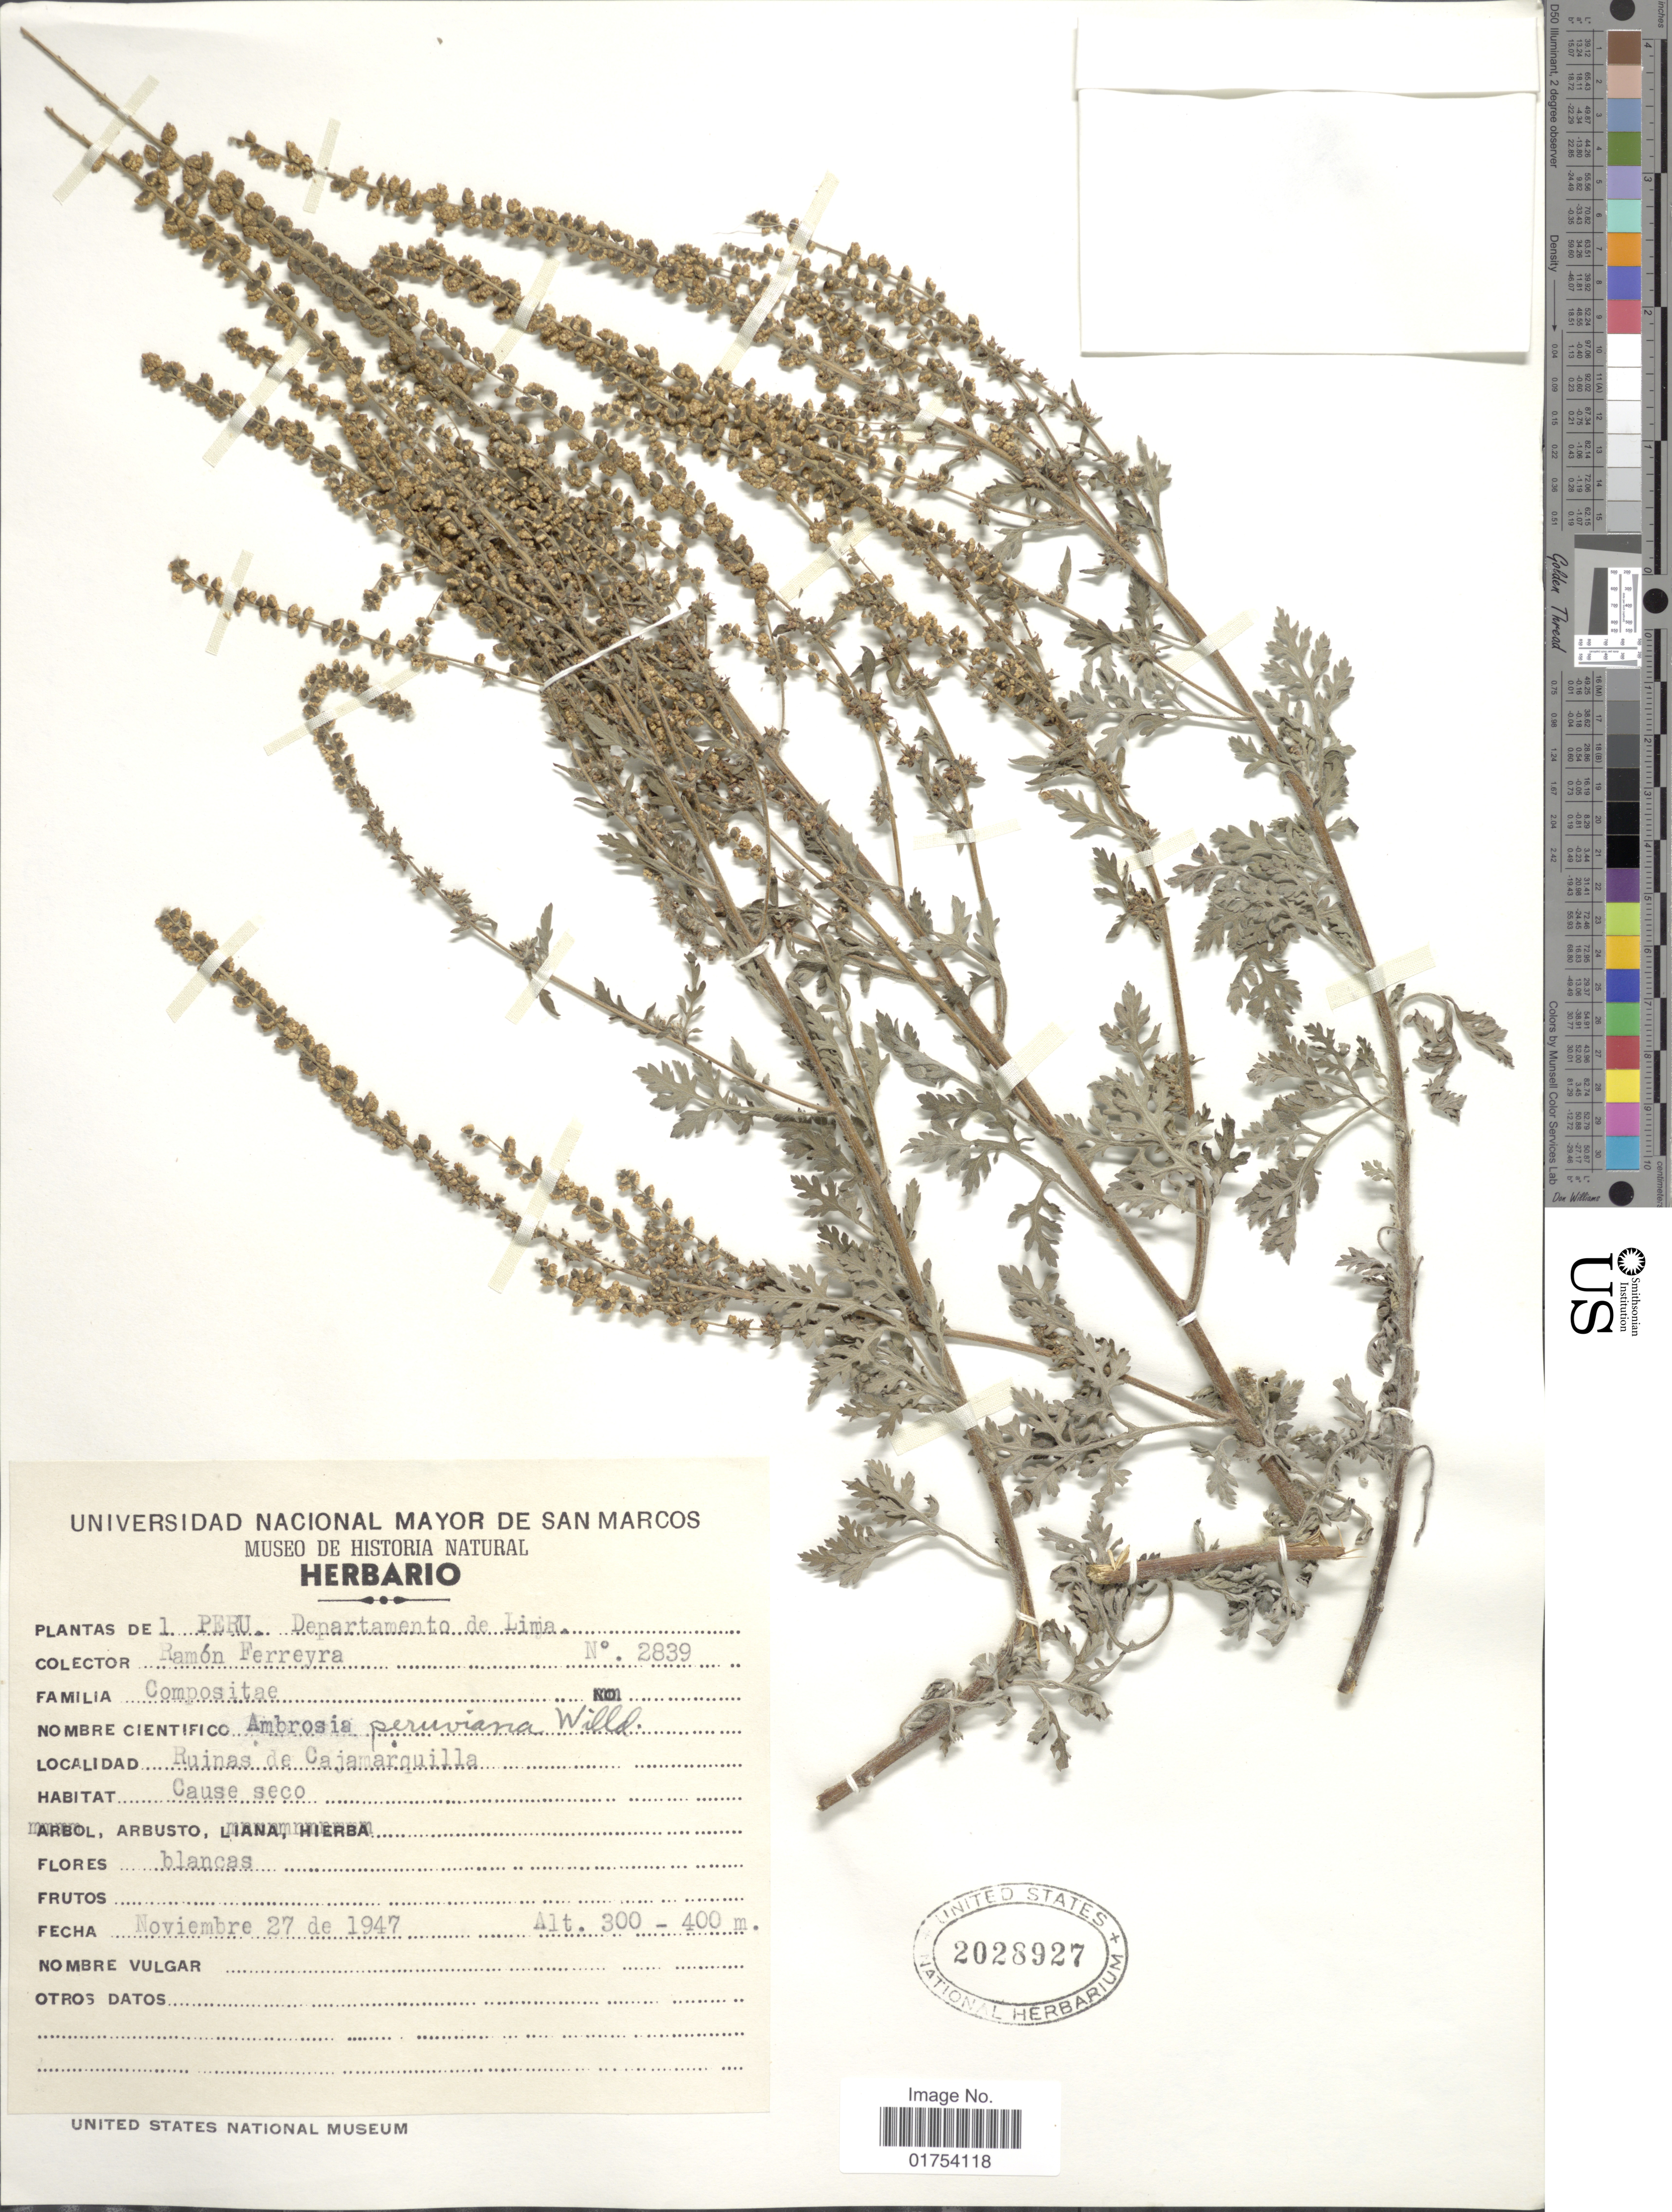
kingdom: Plantae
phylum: Tracheophyta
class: Magnoliopsida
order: Asterales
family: Asteraceae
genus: Ambrosia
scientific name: Ambrosia peruviana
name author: Willd.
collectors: R. A. Ferreyra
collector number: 2839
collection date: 1947-11-27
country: Peru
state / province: Lima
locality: Ruinas de Cajamarquilla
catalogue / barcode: US 2028927